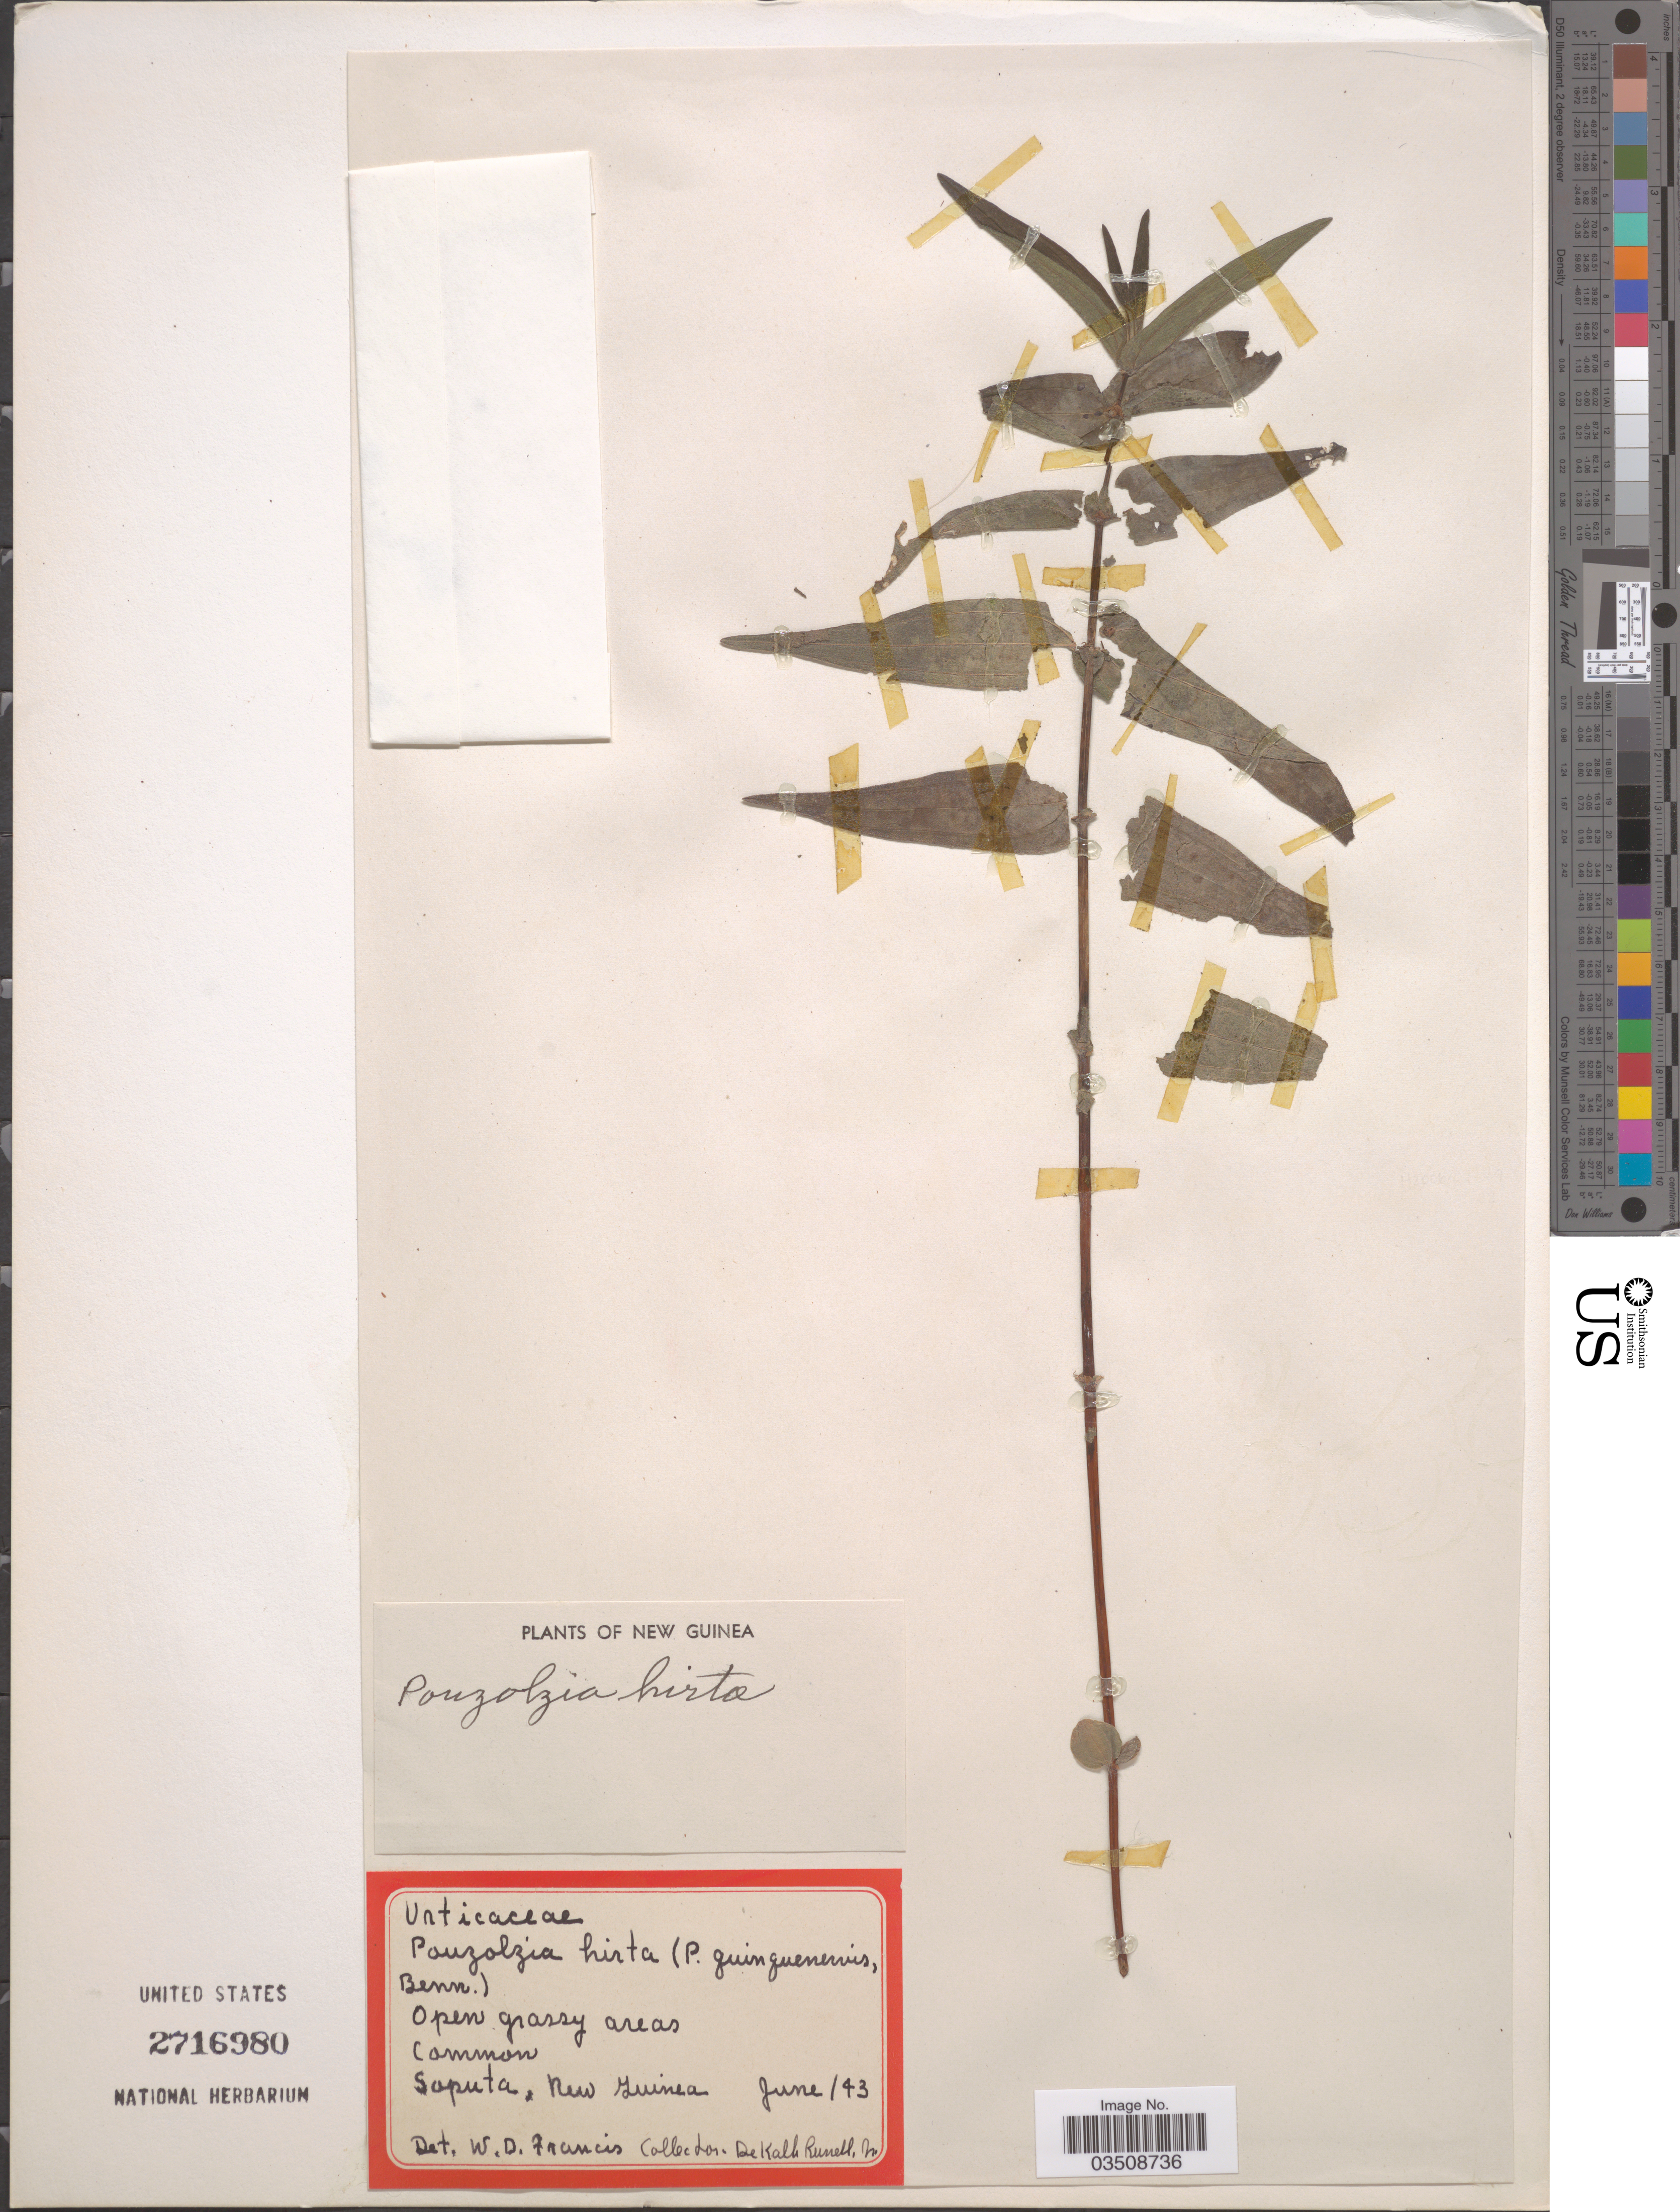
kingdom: Plantae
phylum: Tracheophyta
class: Magnoliopsida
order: Rosales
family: Urticaceae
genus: Gonostegia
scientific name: Gonostegia triandra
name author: (Blume) Miq.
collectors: D. K. Russell Jr.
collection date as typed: Transcribed d/m/y: /6/43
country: Papua New Guinea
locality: Soputa, New Guinea.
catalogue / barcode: US 2716980